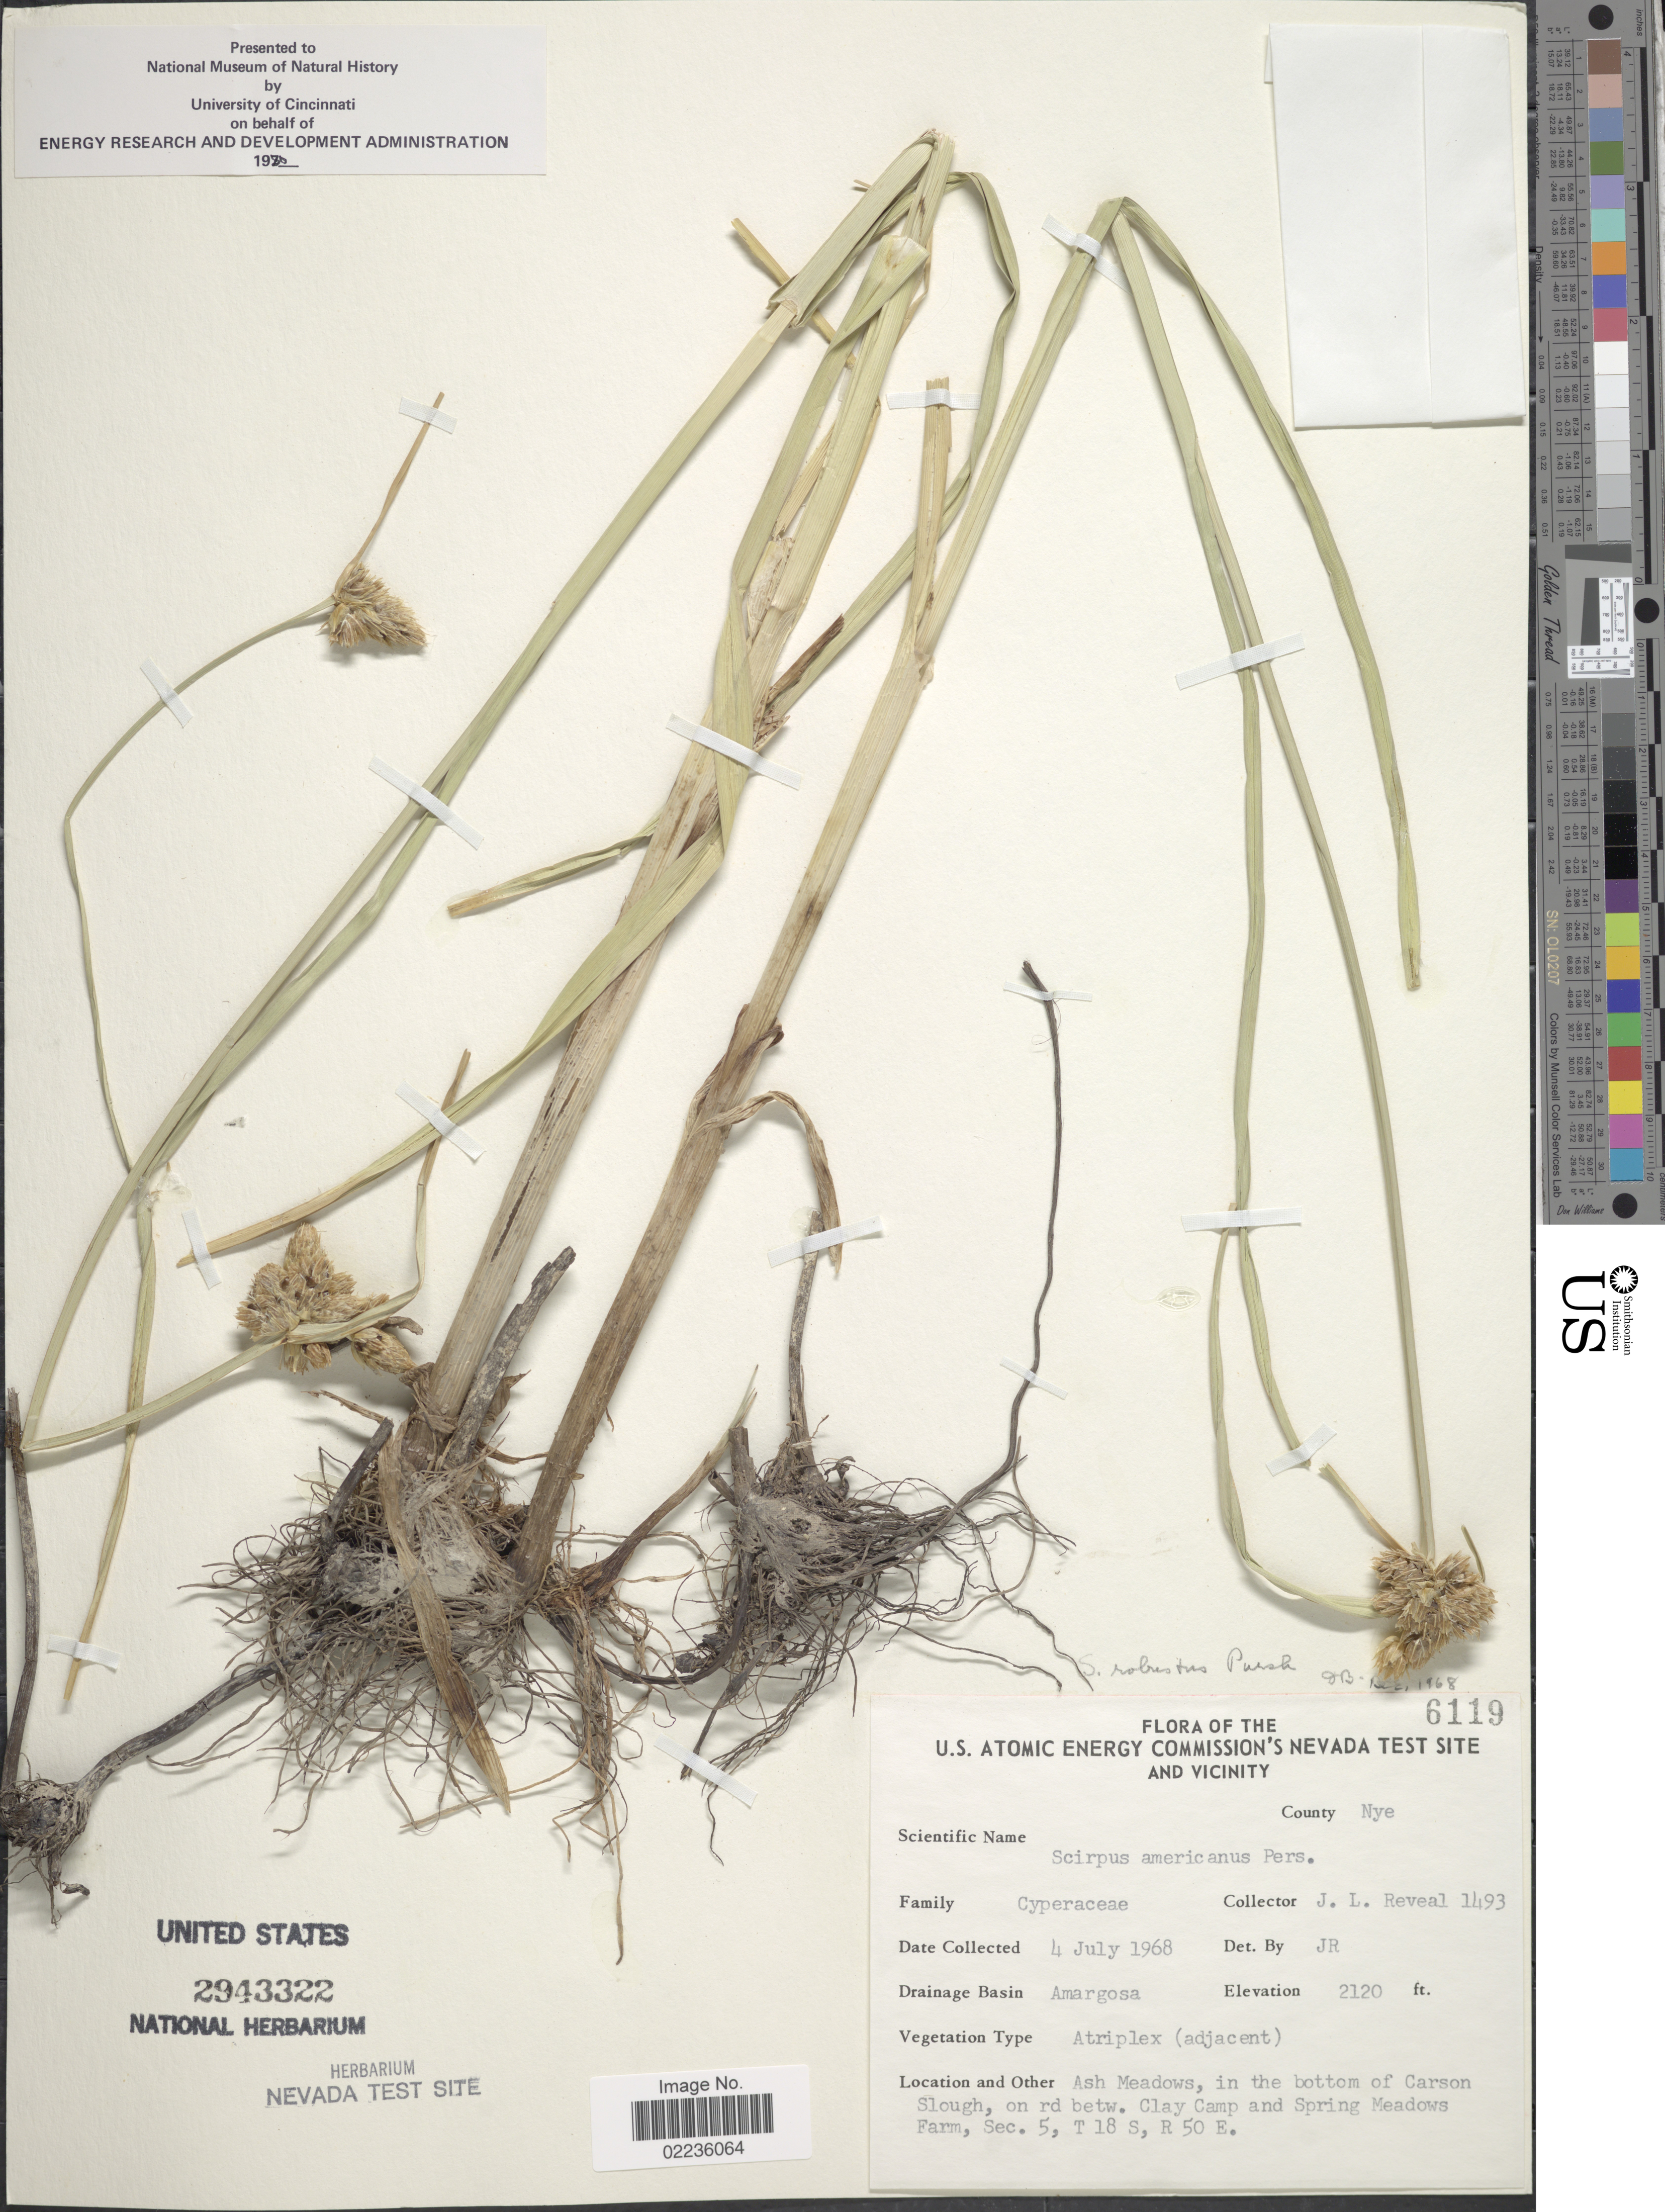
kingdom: Plantae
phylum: Tracheophyta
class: Liliopsida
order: Poales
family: Cyperaceae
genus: Bolboschoenus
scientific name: Bolboschoenus maritimus subsp. paludosus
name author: (A. Nelson) T. Koyama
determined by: Strong, M. T., (US), Smithsonian Institution - National Museum of Natural History (UNITED STATES)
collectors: J. L. Reveal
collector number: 1493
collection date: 1968-07-04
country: United States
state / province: Nevada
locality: U.S. Atomic Energy Commision's Nevada Test Site and vicinity. County Nye. Drainage Basin Amargosa. Ash Meadows, in the bottom of Carson Slough, on rd. betw. Clay Camp and Spring Meadows Farm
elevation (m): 646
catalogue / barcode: US 2943322